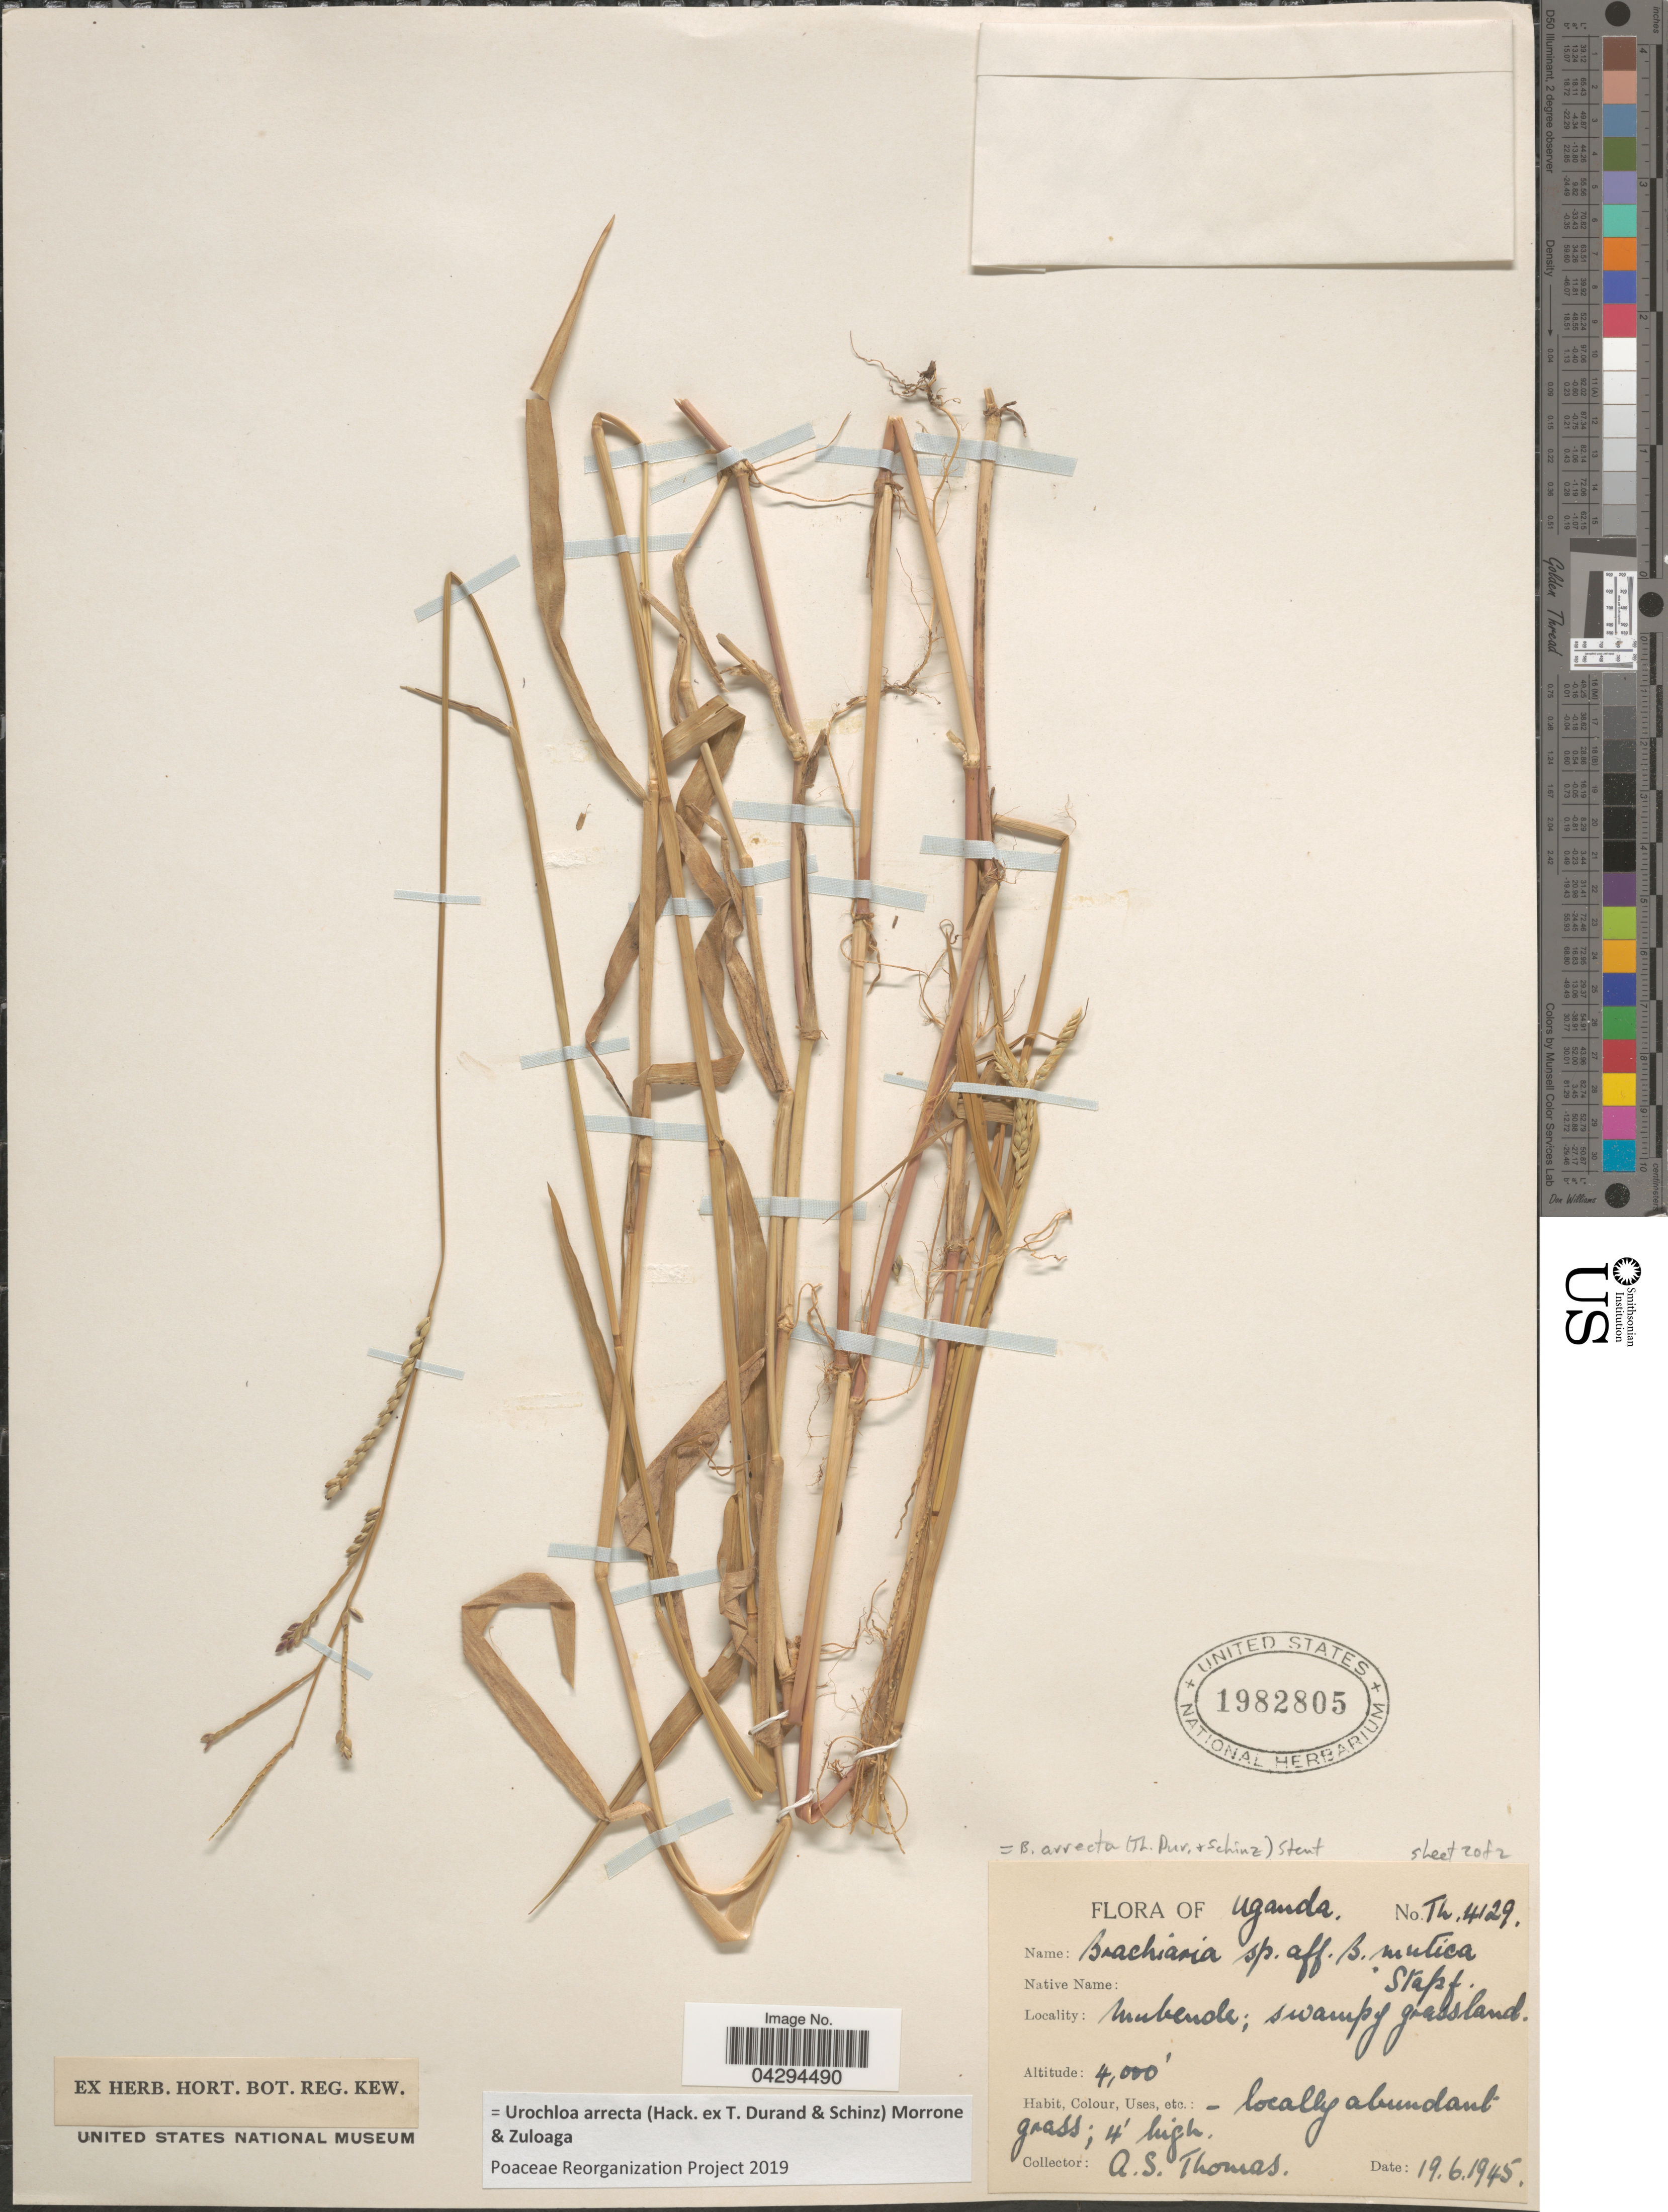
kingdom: Plantae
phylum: Tracheophyta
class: Liliopsida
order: Poales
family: Poaceae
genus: Urochloa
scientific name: Urochloa arrecta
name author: (Hack. ex Durand & Schinz) Morrone & Zuloaga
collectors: A. Thomas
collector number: Th4129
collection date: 1945-06-19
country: Uganda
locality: Mubende.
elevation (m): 1219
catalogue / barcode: US 1982805